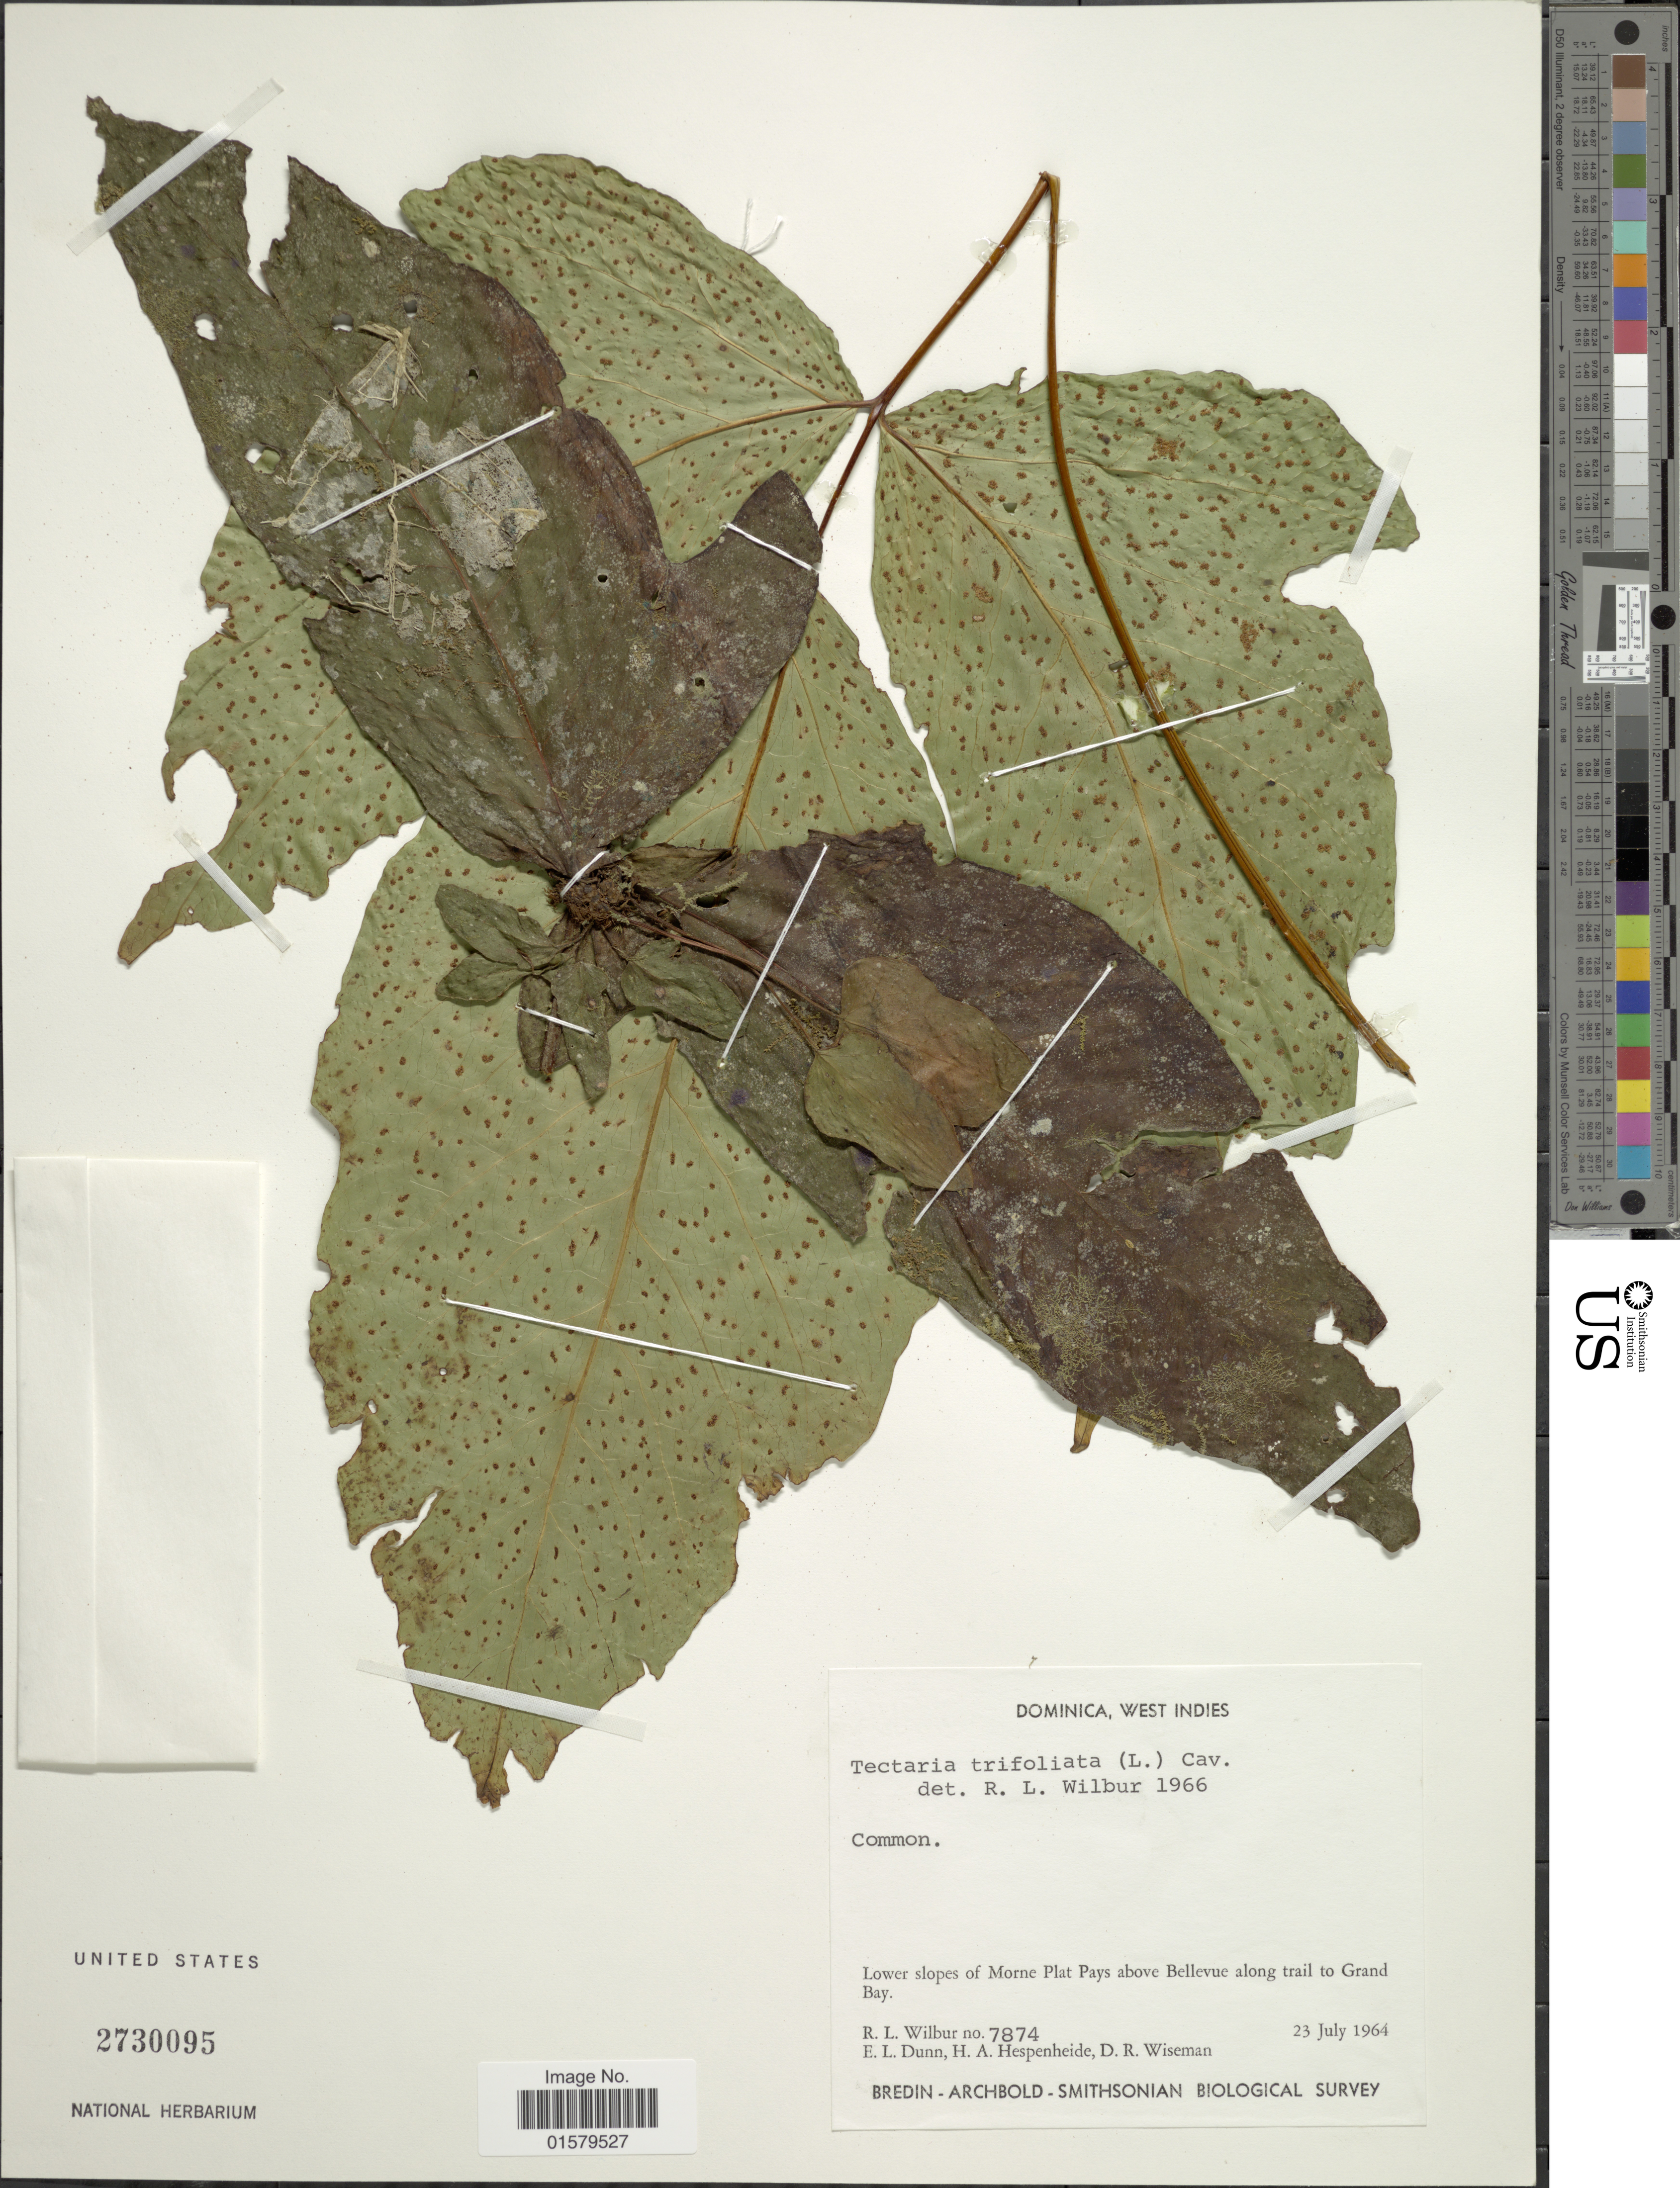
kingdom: Plantae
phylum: Tracheophyta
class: Polypodiopsida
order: Polypodiales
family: Tectariaceae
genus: Tectaria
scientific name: Tectaria trifoliata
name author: (L.) Cav.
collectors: R. L. Wilbur, E. Dunn, H. A. Hespenheide & D. R. Wiseman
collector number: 7874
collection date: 1964-07-23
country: Dominica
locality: Lower slopes of Morne Plat Pays above Bellevue along trail to Grand Bay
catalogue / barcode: US 2730095